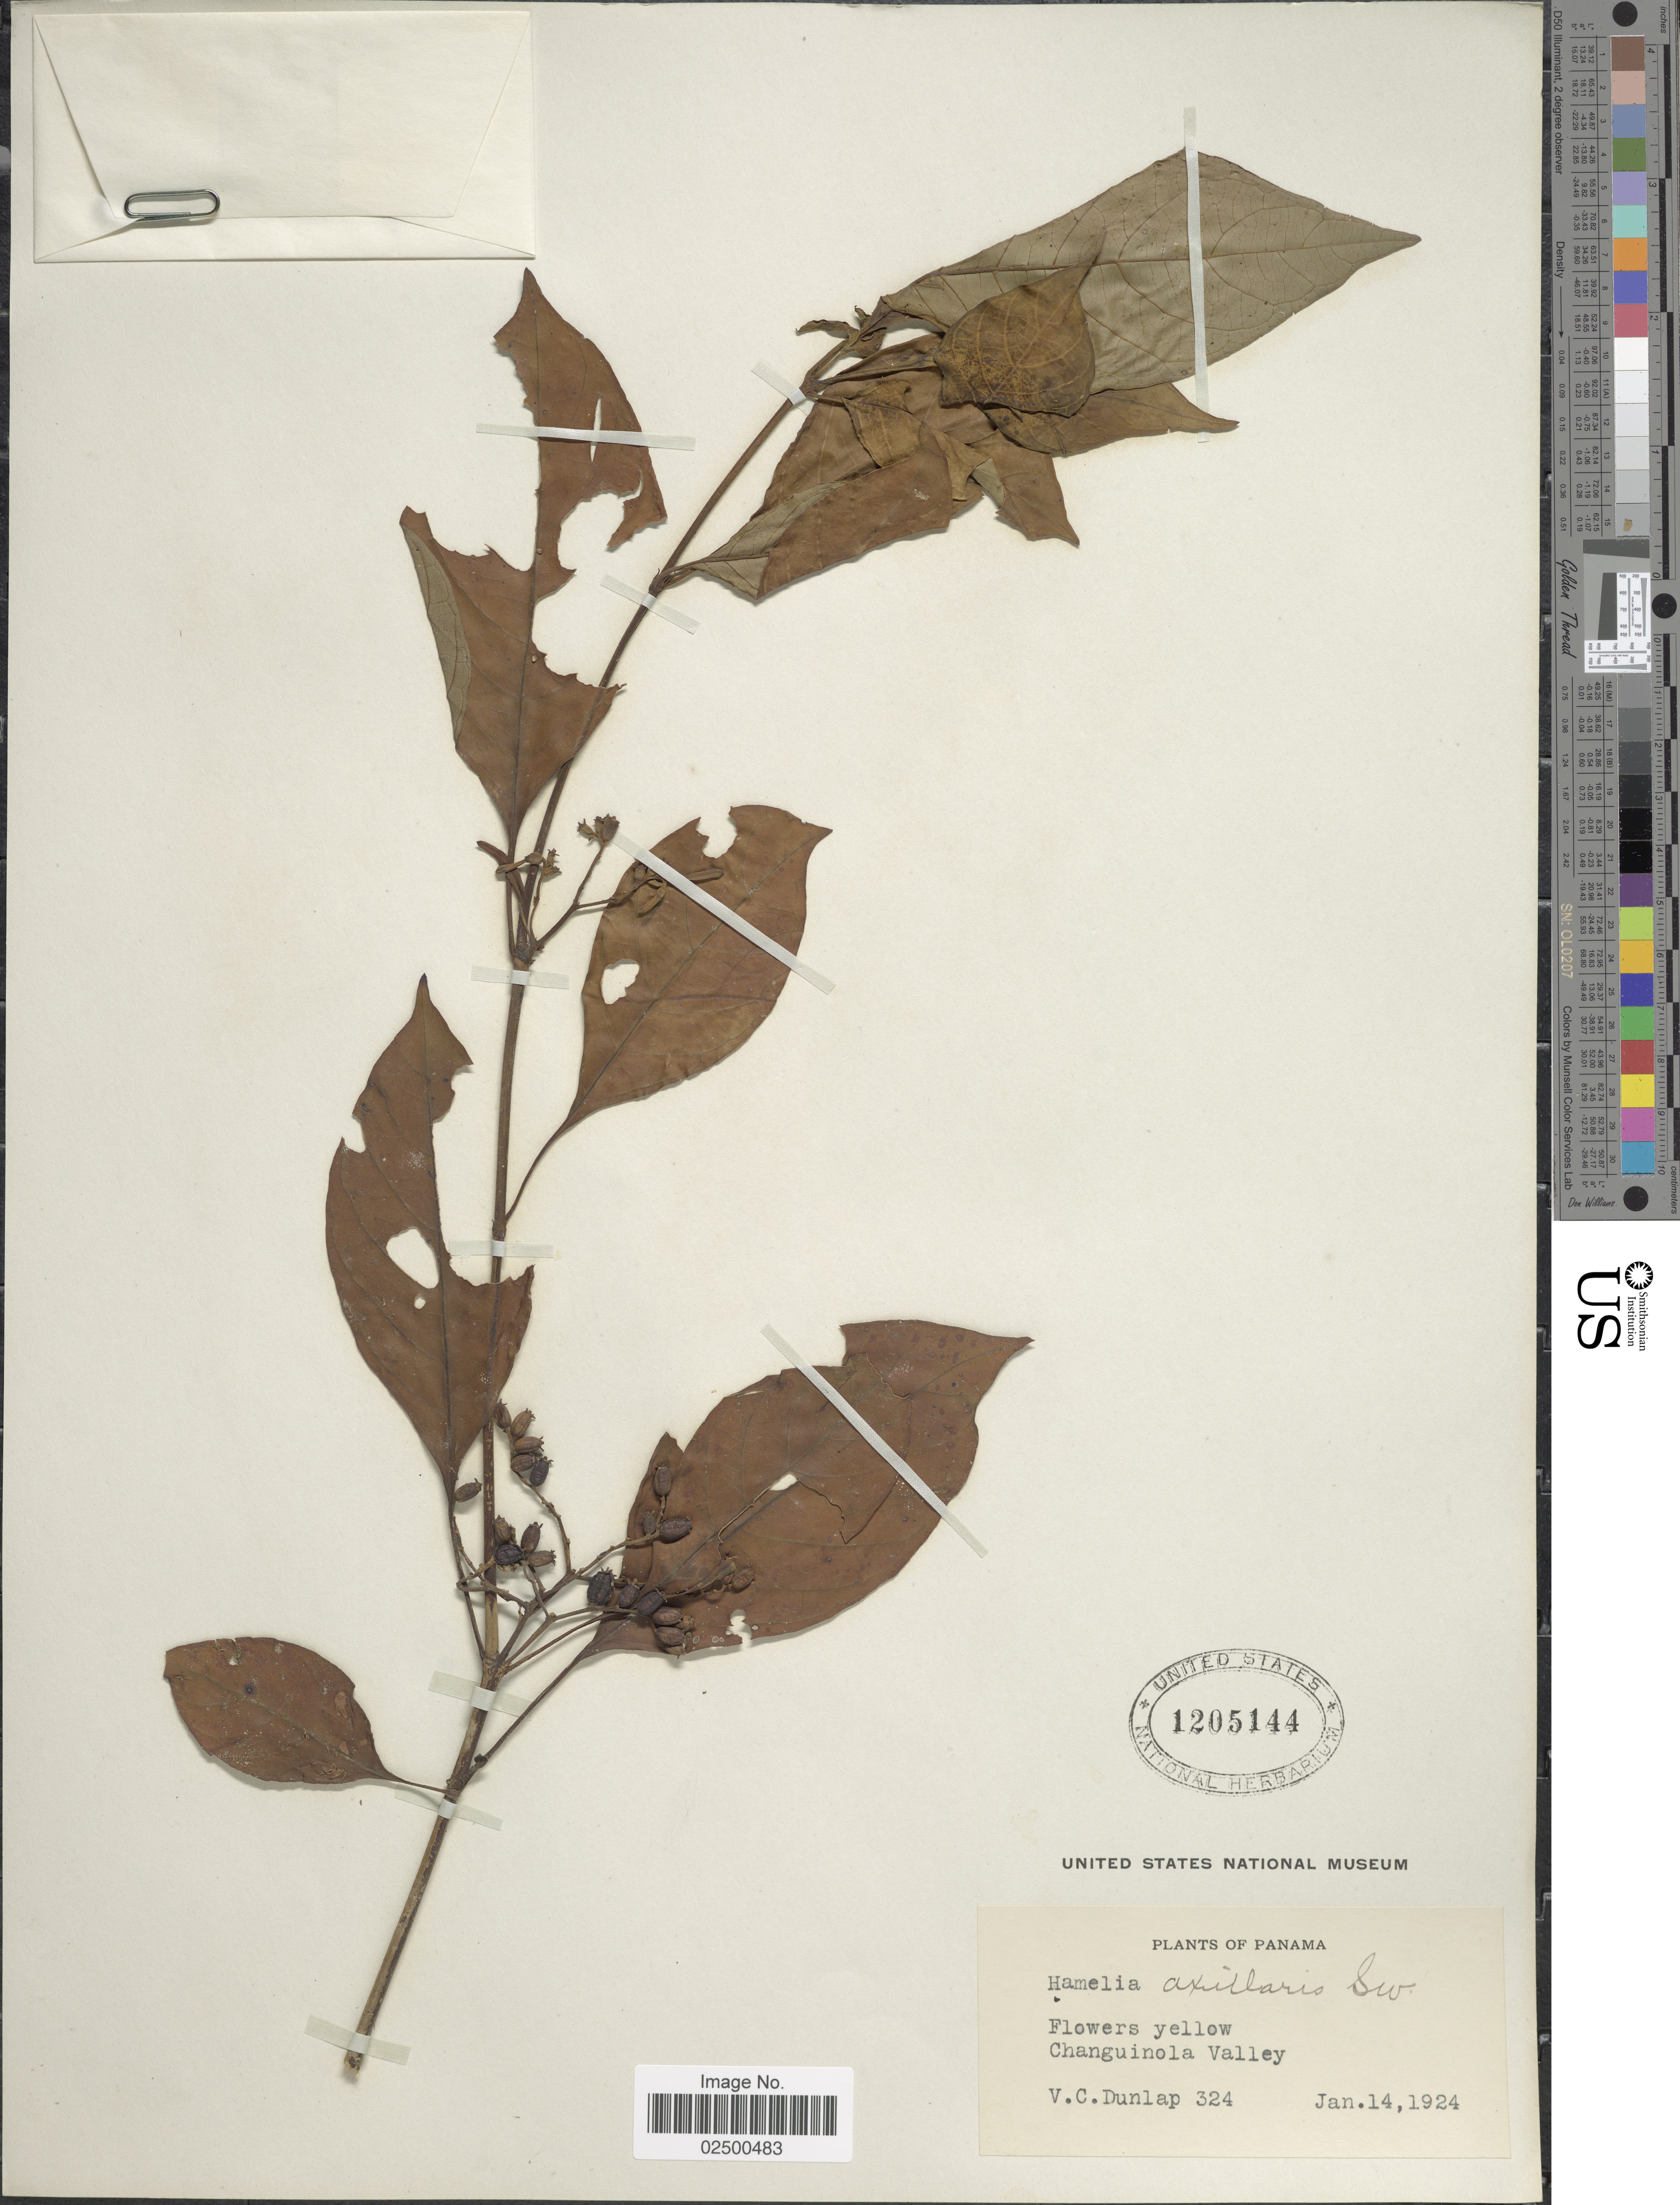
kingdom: Plantae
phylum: Tracheophyta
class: Magnoliopsida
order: Gentianales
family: Rubiaceae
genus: Hamelia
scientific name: Hamelia axillaris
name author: Sw.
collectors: V. C. Dunlap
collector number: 324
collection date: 1924-01-14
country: Panama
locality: Changuinola Valley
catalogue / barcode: US 1205144